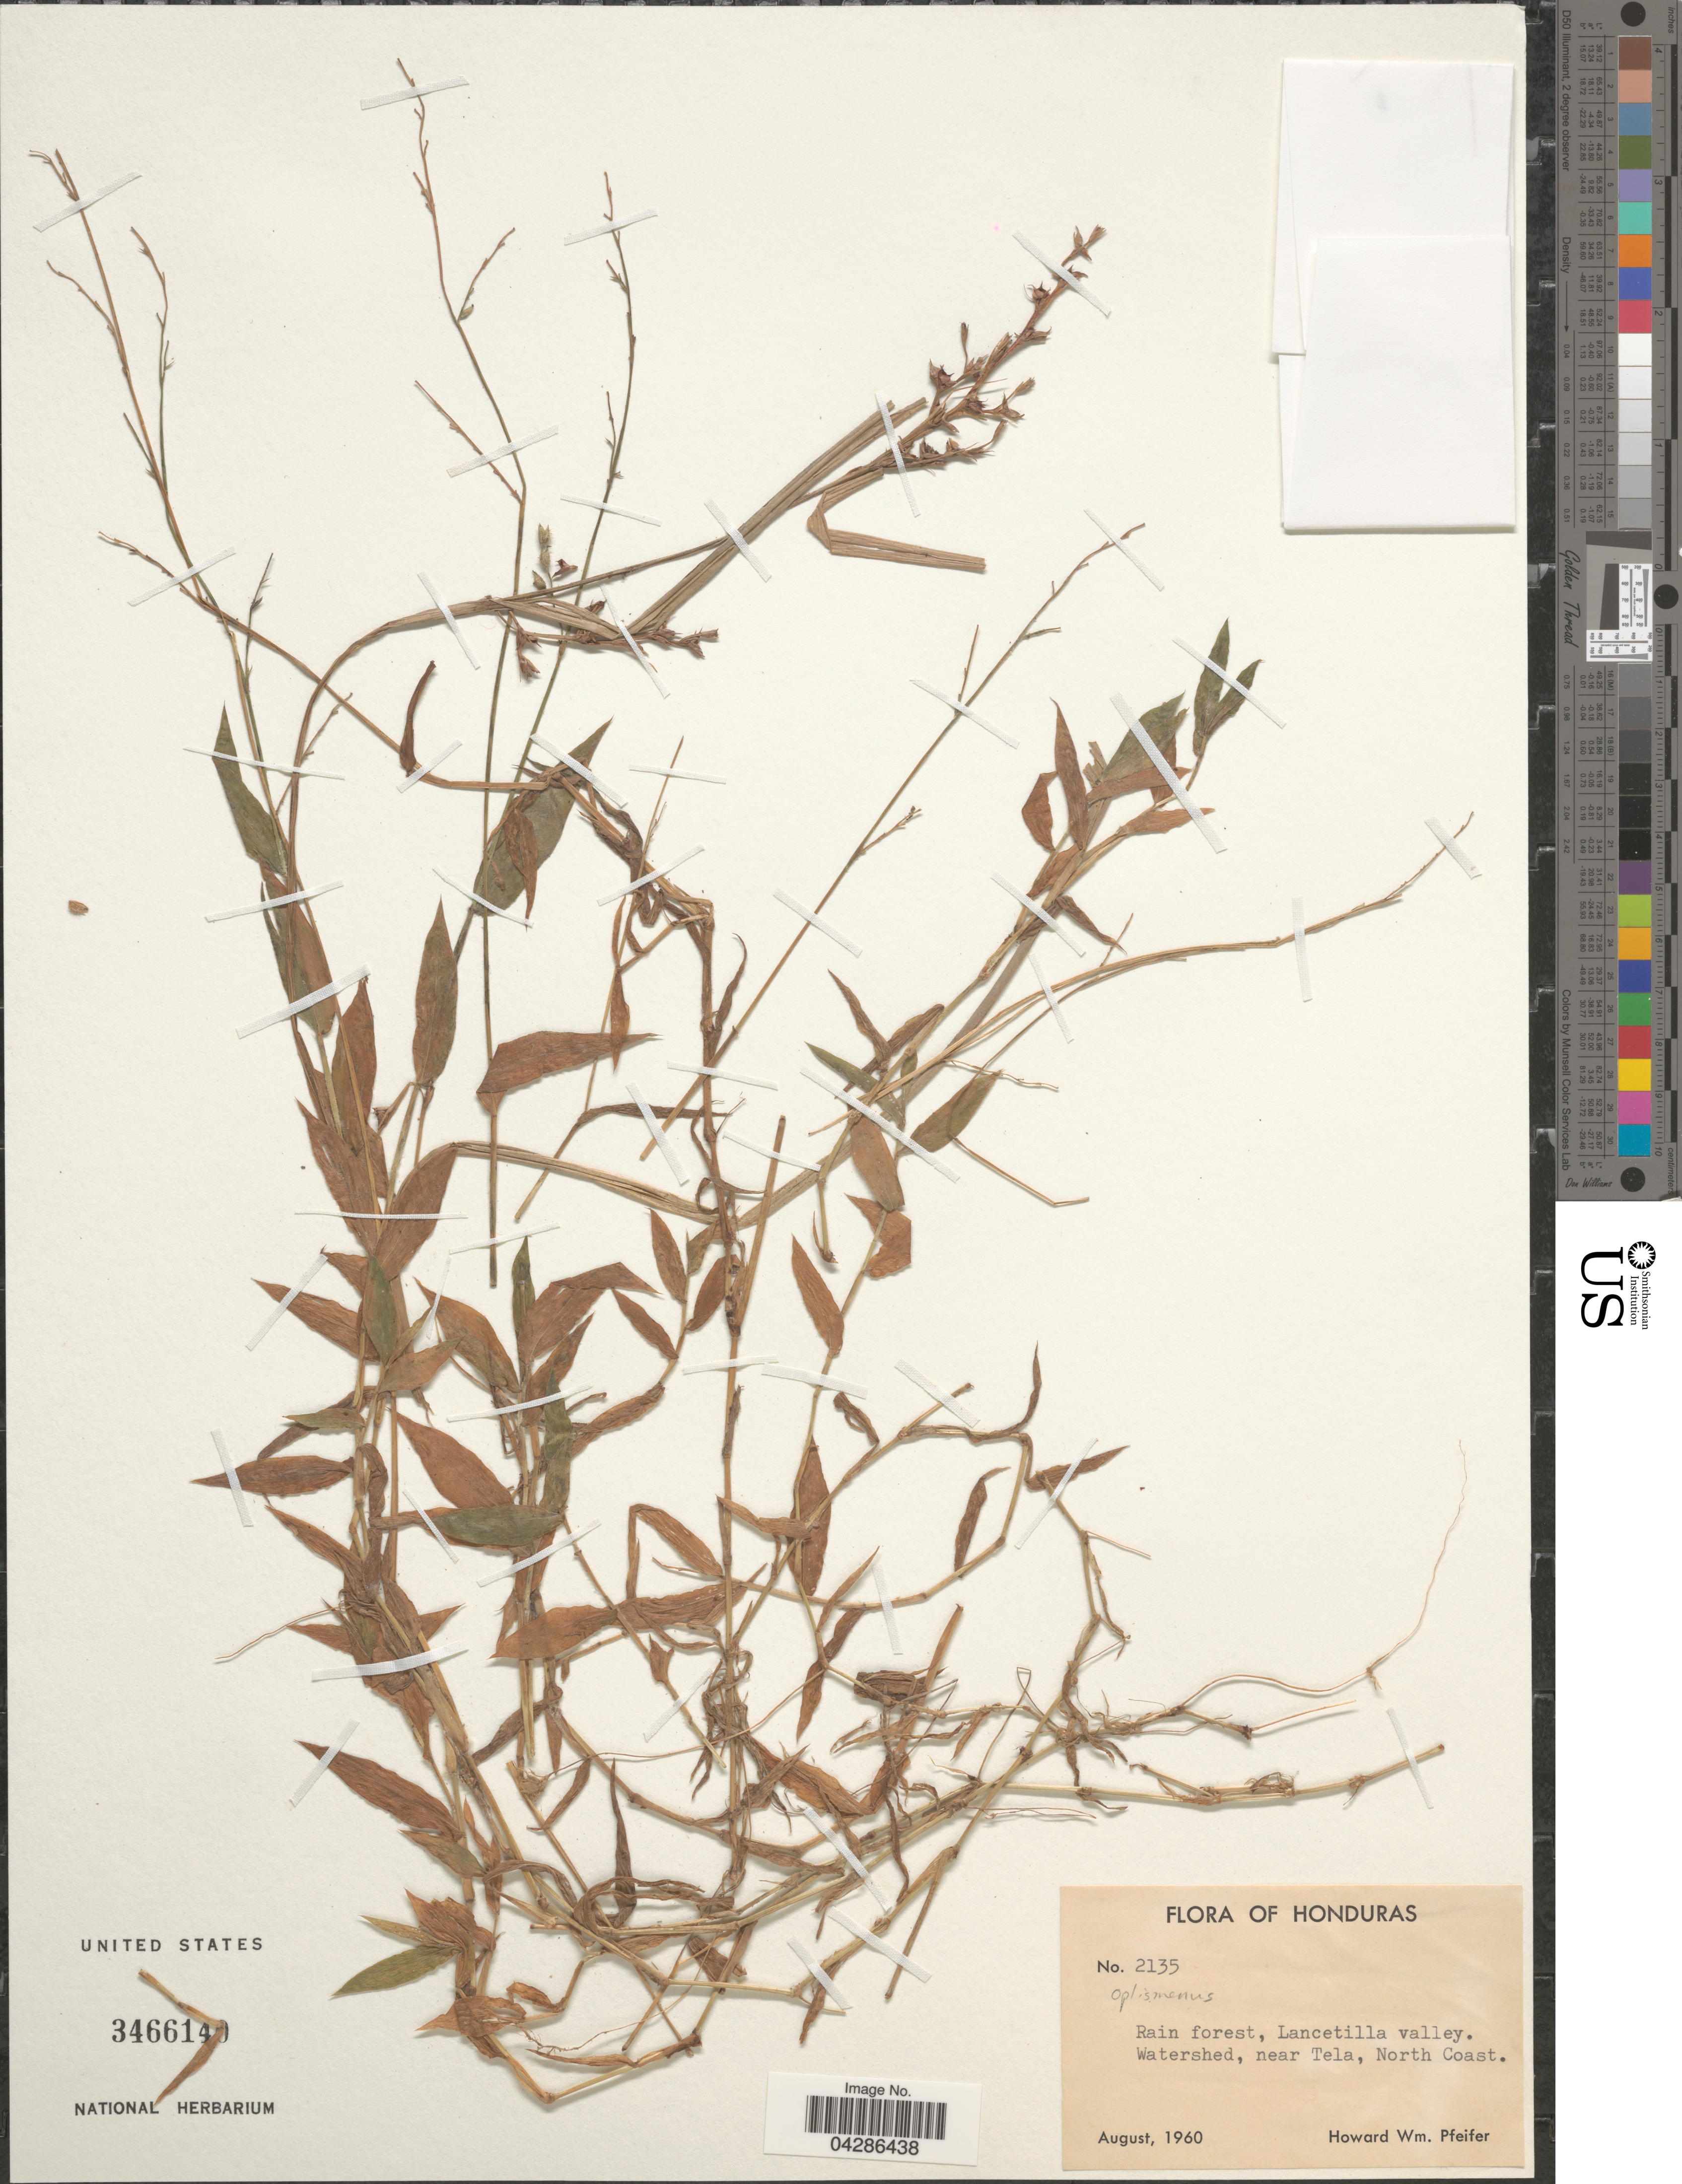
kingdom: Plantae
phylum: Tracheophyta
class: Liliopsida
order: Poales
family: Poaceae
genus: Oplismenus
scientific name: Oplismenus sp.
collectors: H. W. Pfeifer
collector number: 2135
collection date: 1960-08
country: Honduras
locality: Rain forest, Lancetilla valley. Watershed, near Tela, North Coast.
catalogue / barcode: US 3466140